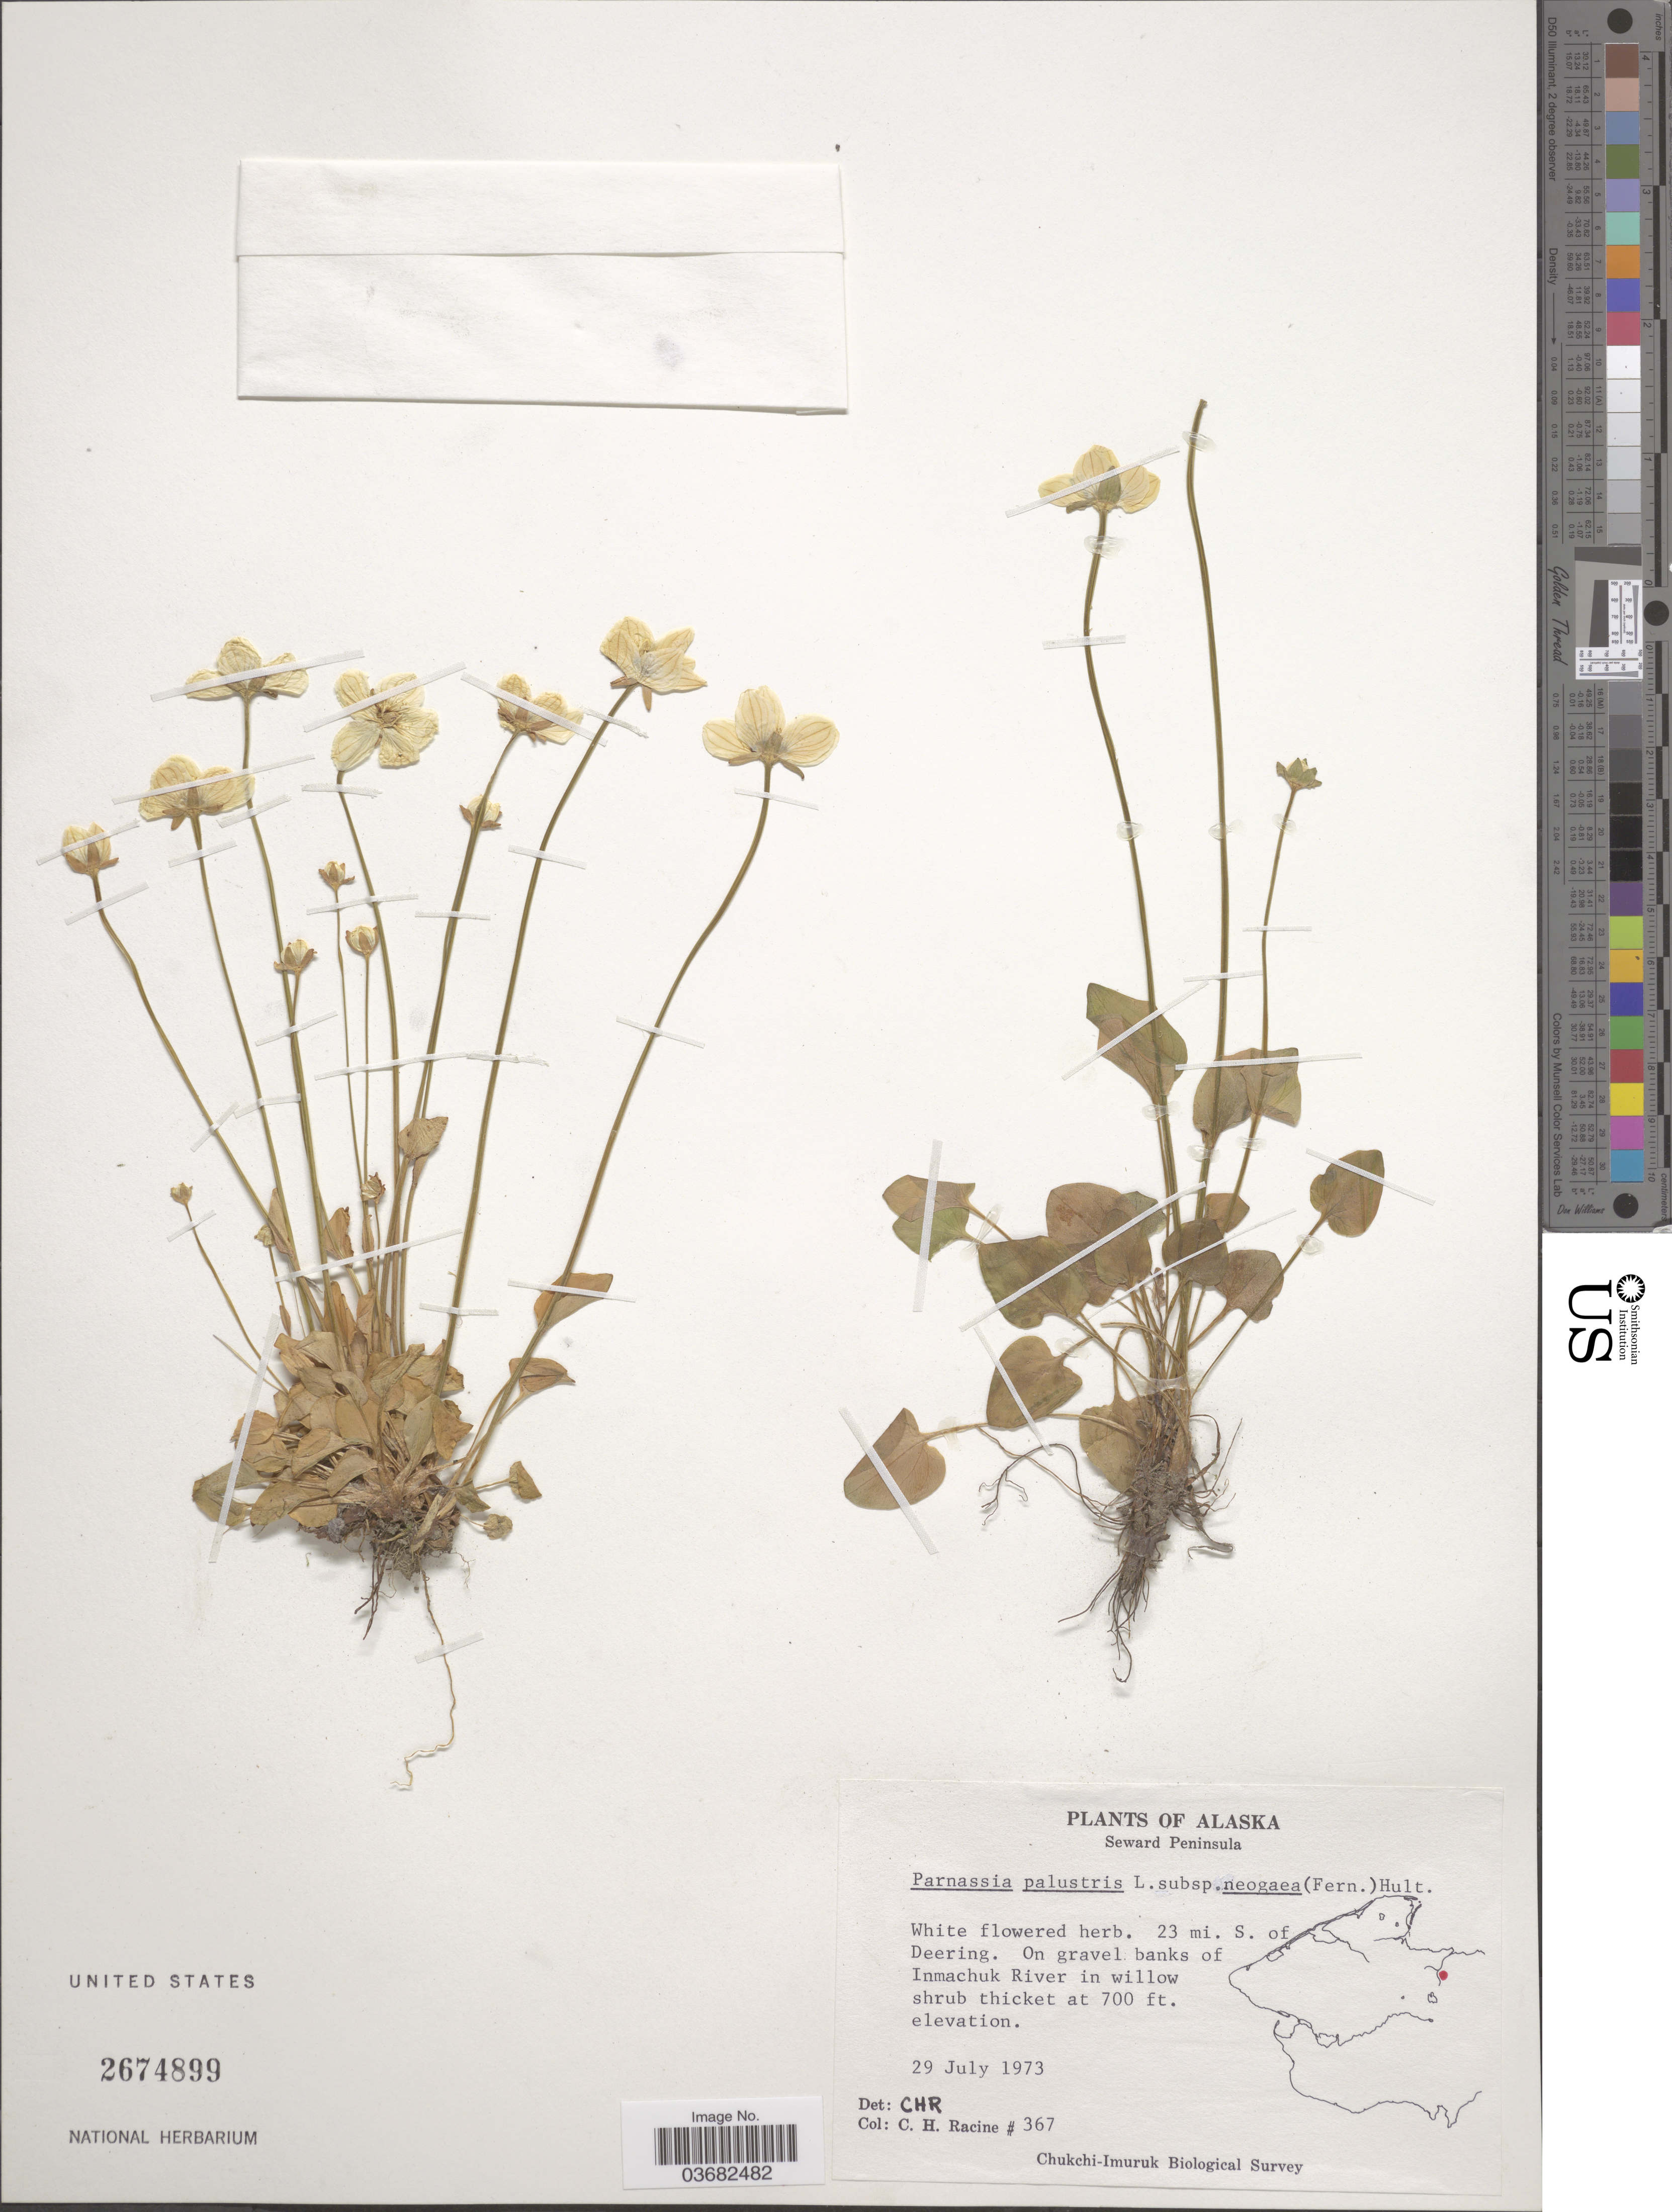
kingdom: Plantae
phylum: Tracheophyta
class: Magnoliopsida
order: Celastrales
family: Parnassiaceae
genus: Parnassia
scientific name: Parnassia palustris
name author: L.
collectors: C. Racine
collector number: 367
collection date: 1973-07-29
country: United States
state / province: Alaska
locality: Seward Peninsula. 23 mi. S. of Deering. On gravel banks of Inmachuk River in willow shrub thicket. Chukchi-Imuruk Biological Survey.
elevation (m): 213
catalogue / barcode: US 2674899